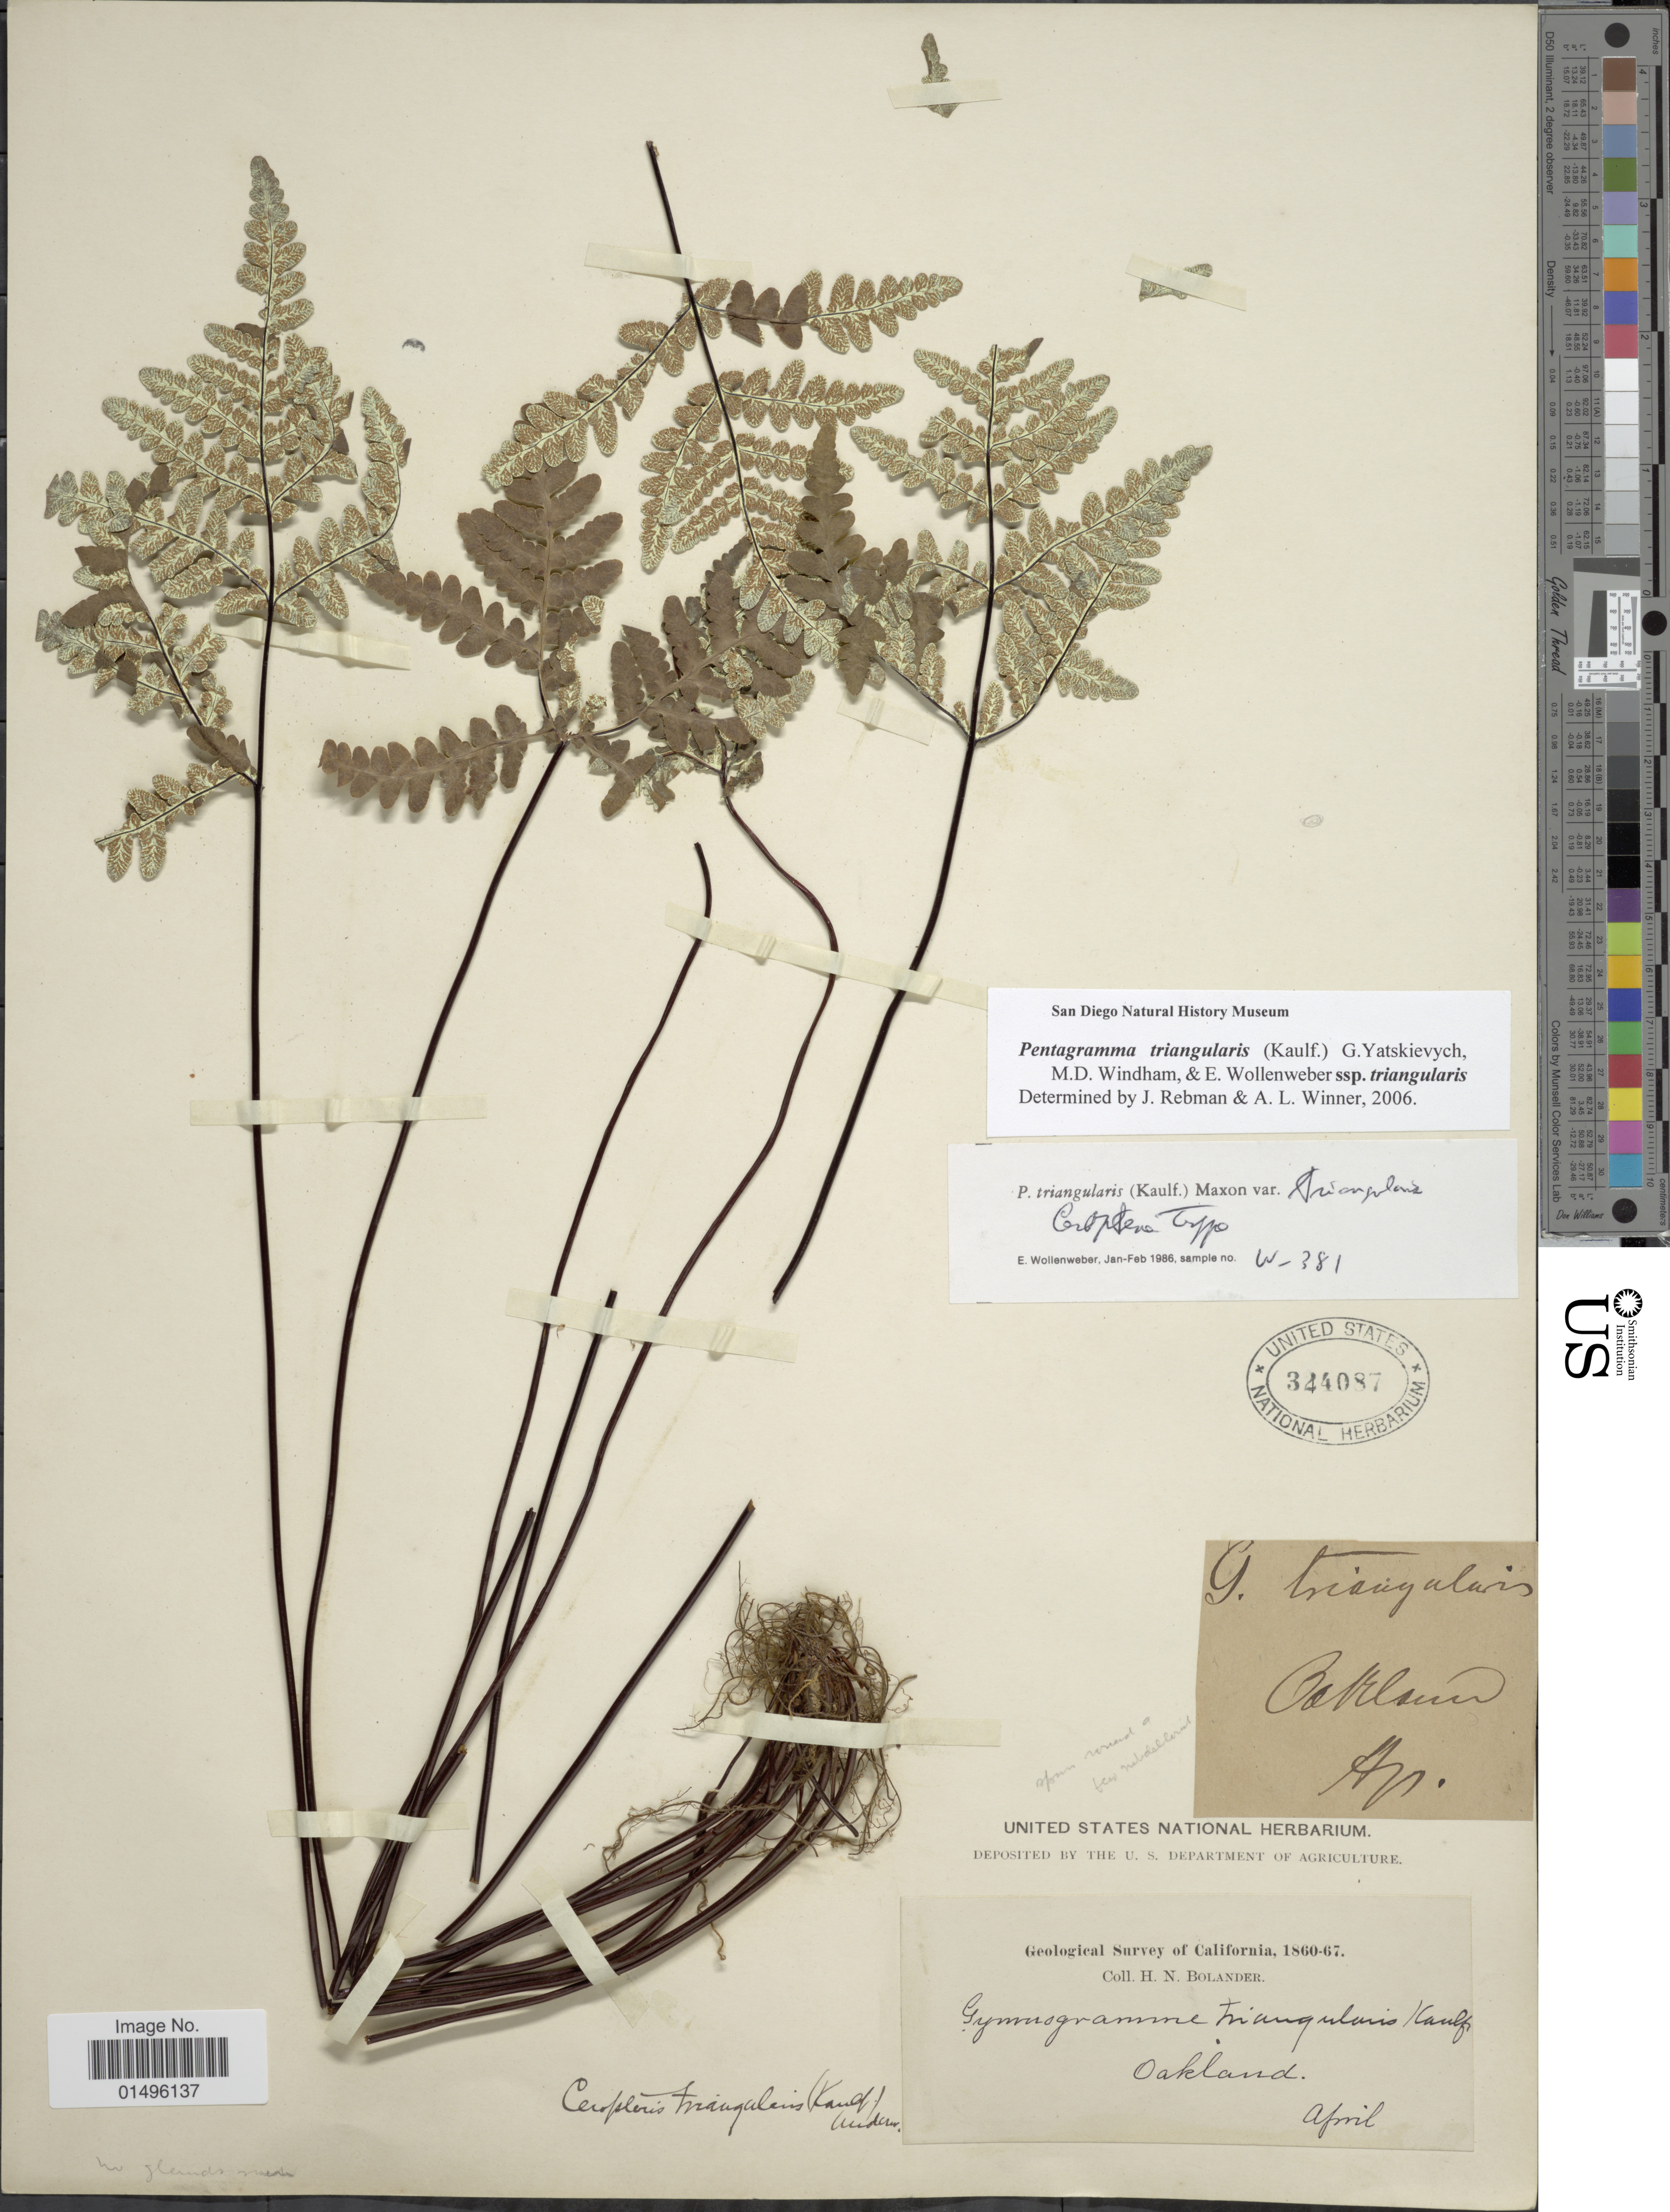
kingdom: Plantae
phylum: Tracheophyta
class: Polypodiopsida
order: Polypodiales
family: Pteridaceae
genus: Pentagramma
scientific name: Pentagramma triangularis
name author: (Kaulf.) Yatsk. et al.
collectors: H. Bolander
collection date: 1860/1867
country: United States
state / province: California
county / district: Alameda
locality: California, Oakland.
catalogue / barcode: US 344087